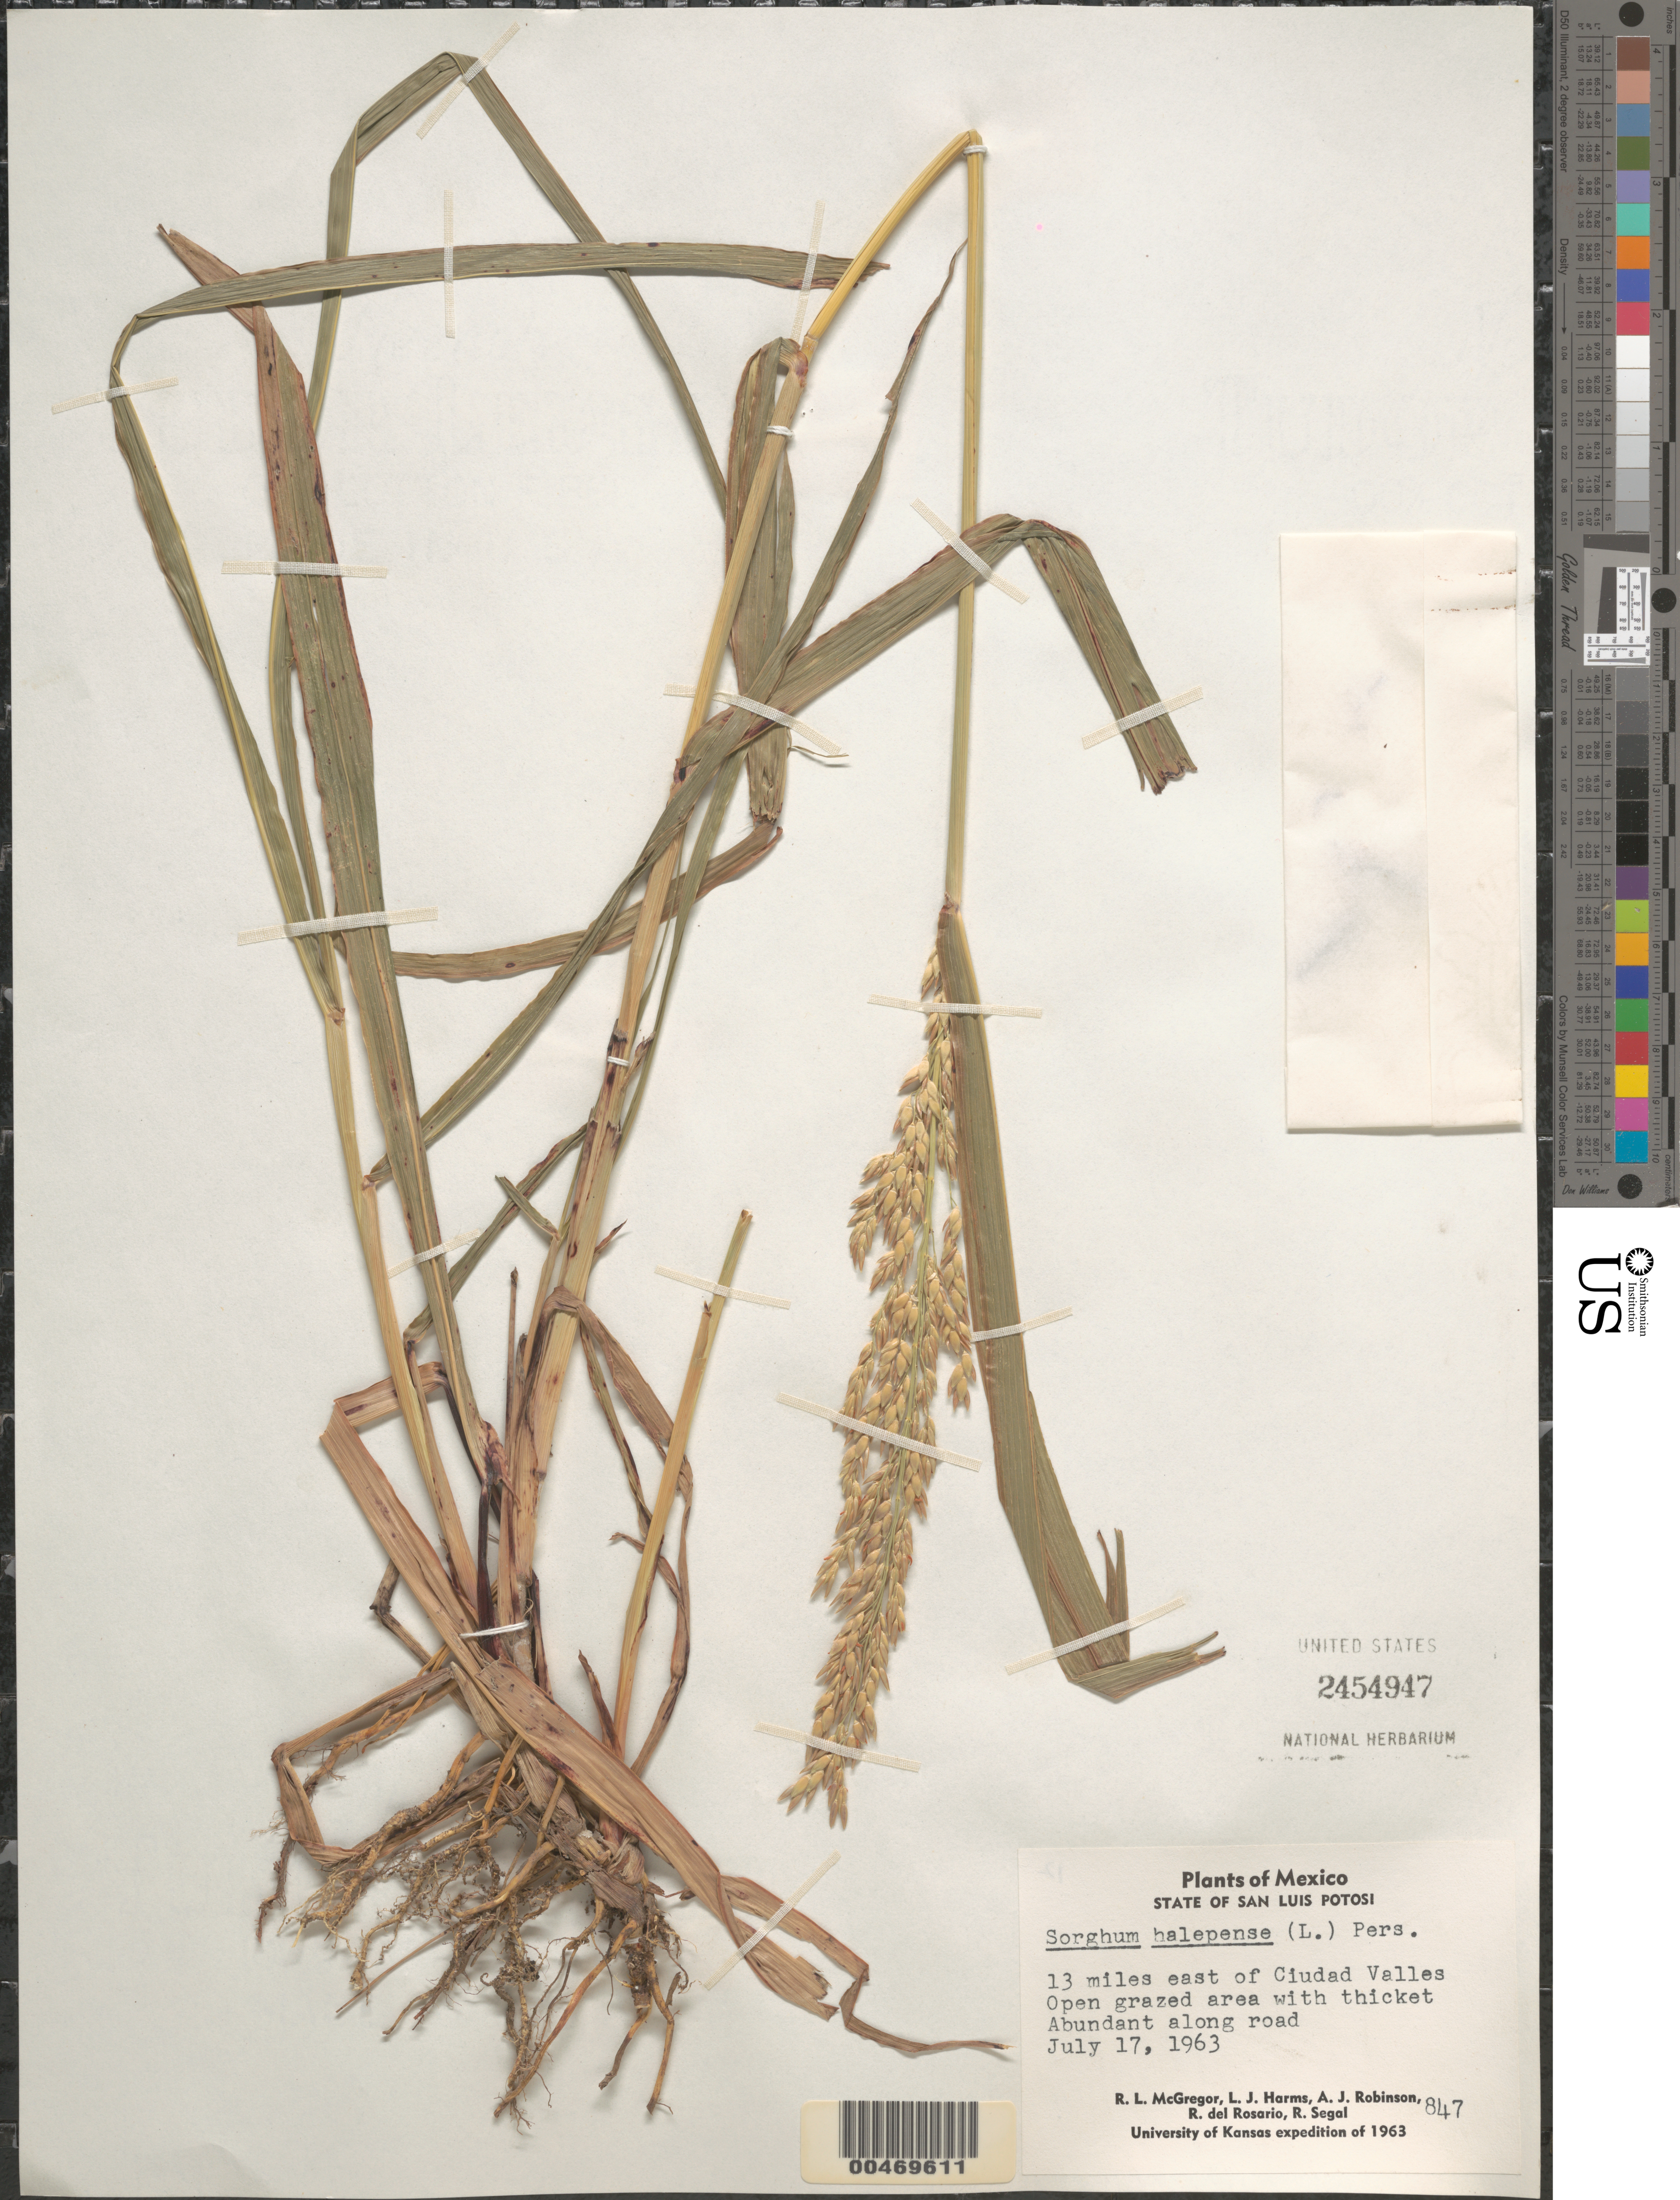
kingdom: Plantae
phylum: Tracheophyta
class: Liliopsida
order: Poales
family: Poaceae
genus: Sorghum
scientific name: Sorghum halepense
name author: (L.) Pers.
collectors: R. McGregor, L. Harms, A. J. Robinson & R. Segal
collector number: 847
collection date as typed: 17 Jul 1963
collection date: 1963-07-17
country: Mexico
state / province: San Luis Potosi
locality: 13 mi E of Ciudad Valles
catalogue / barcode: US 2454947